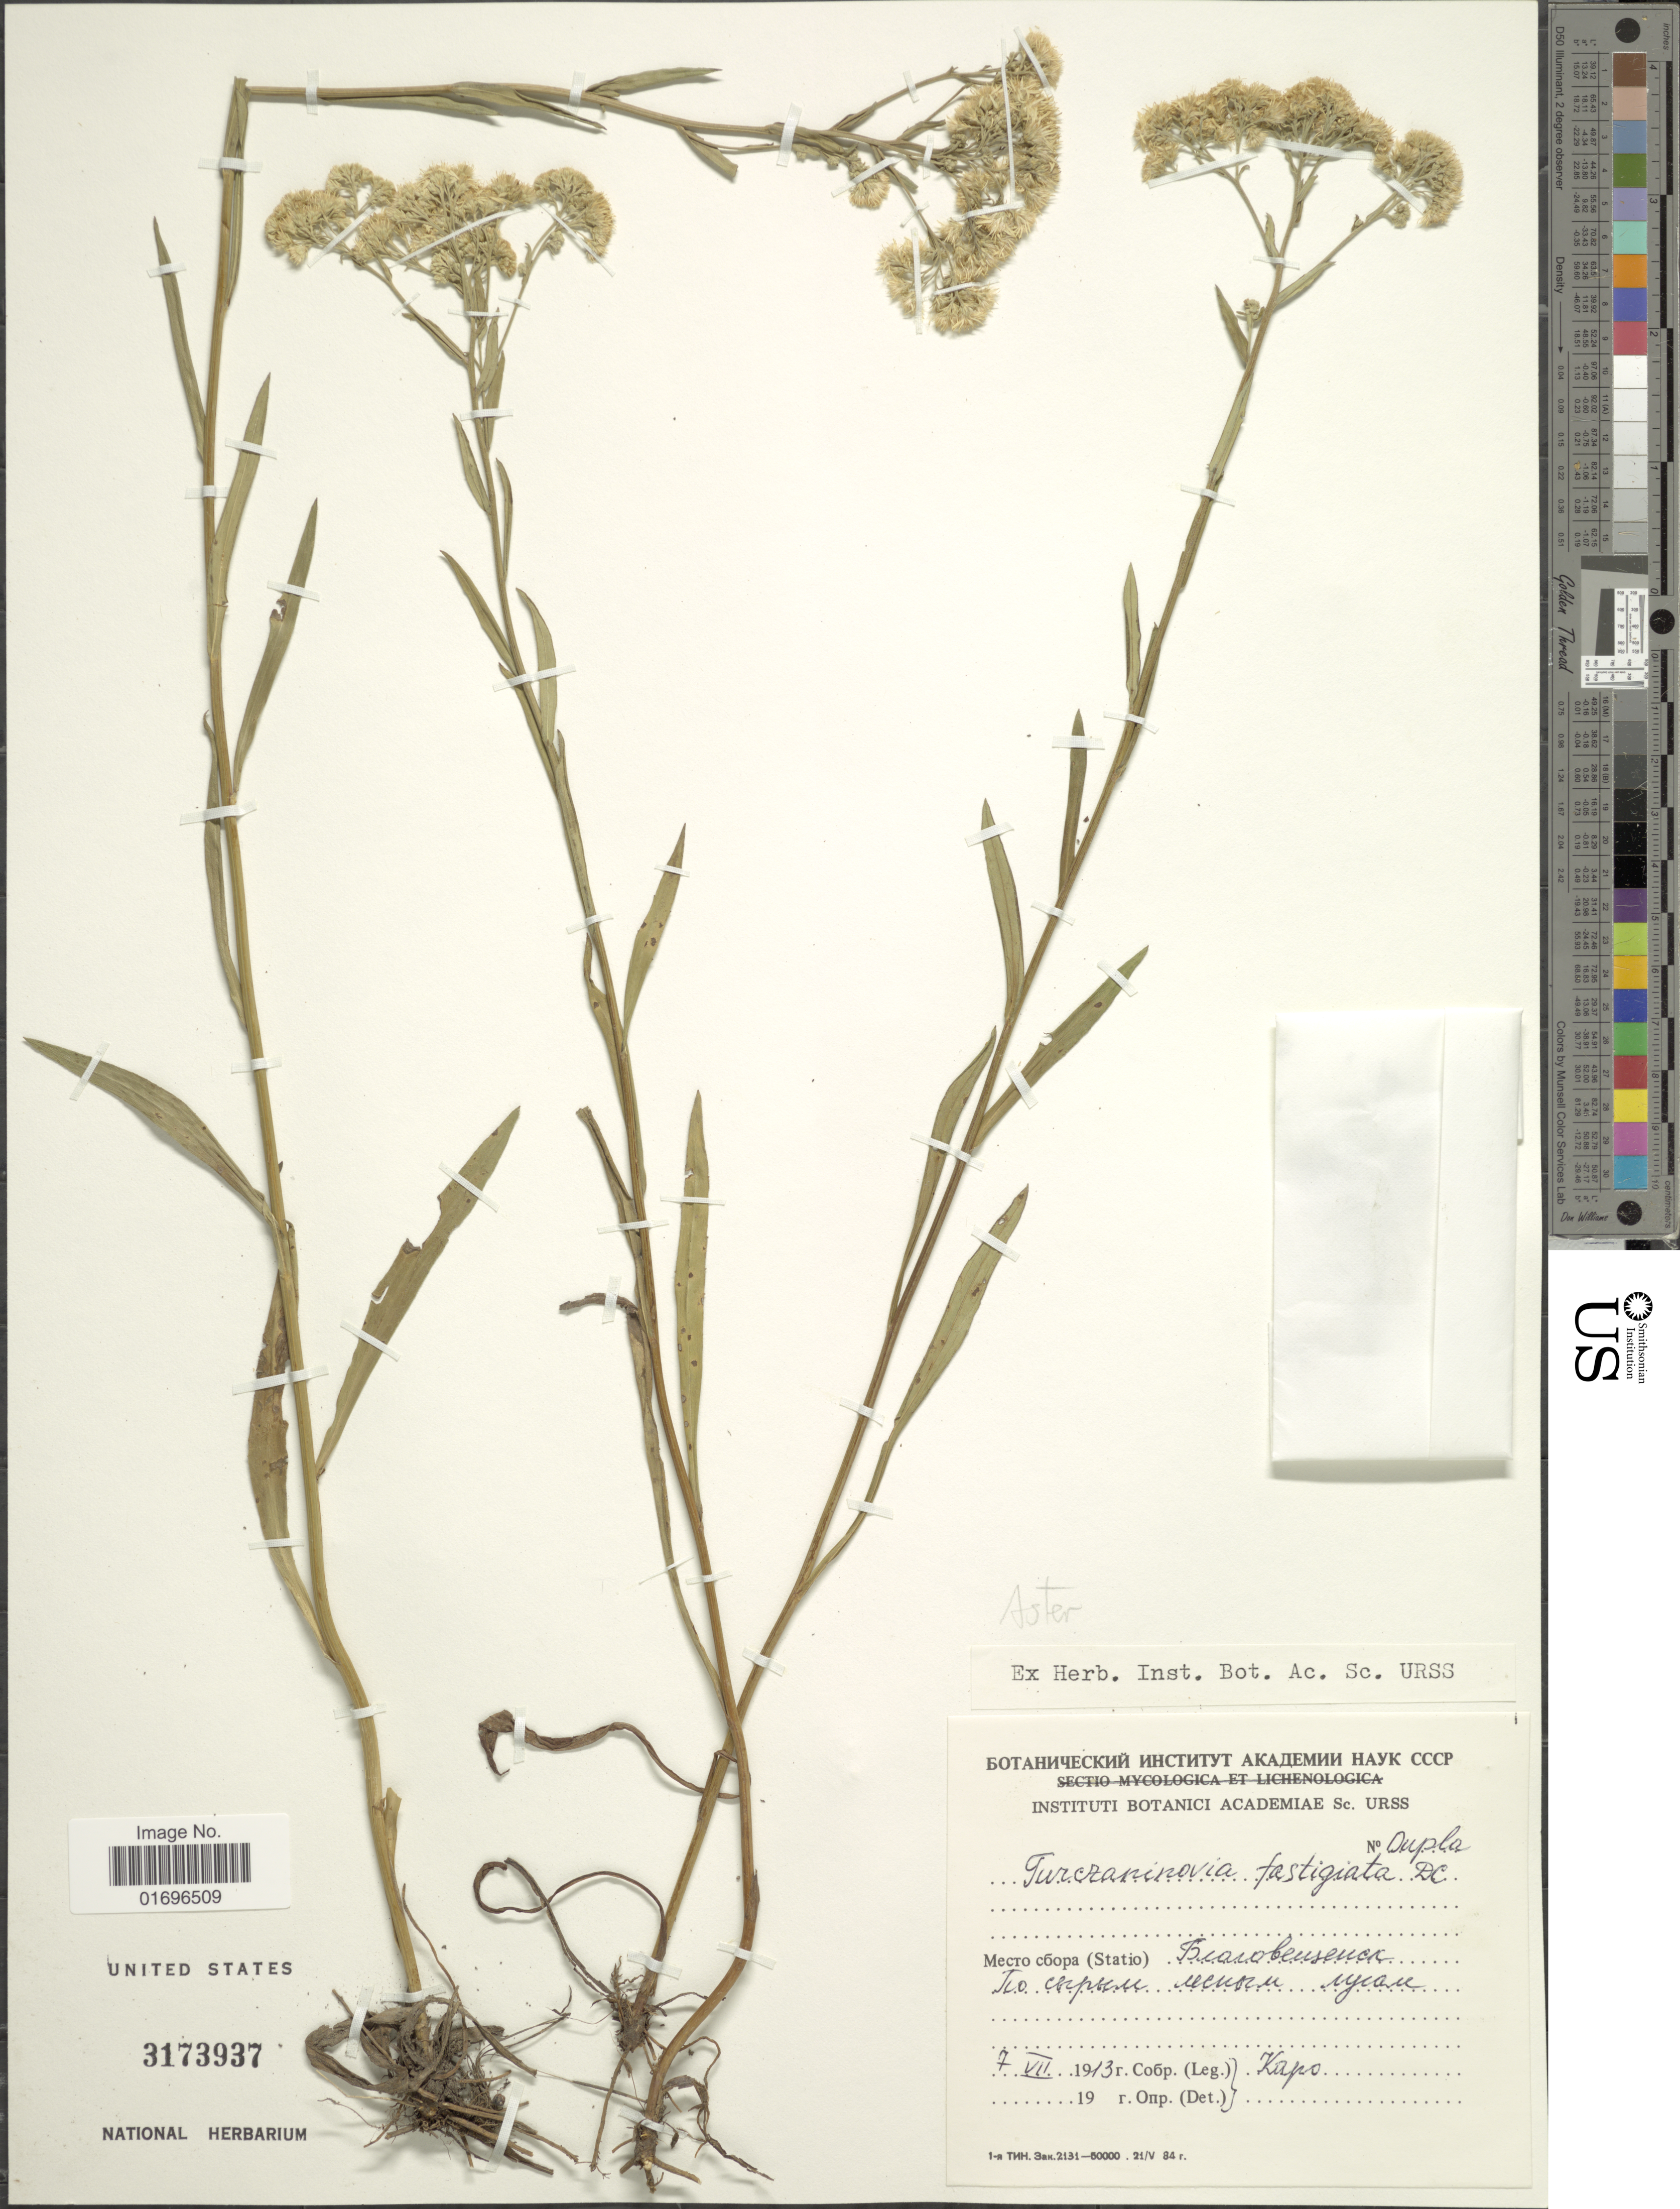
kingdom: Plantae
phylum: Tracheophyta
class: Magnoliopsida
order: Asterales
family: Asteraceae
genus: Aster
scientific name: Aster fastigiatus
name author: Fisch.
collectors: -. Kapo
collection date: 1913-07-07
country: Russian Federation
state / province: Amur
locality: Blagoveshchensk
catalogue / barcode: US 3173937